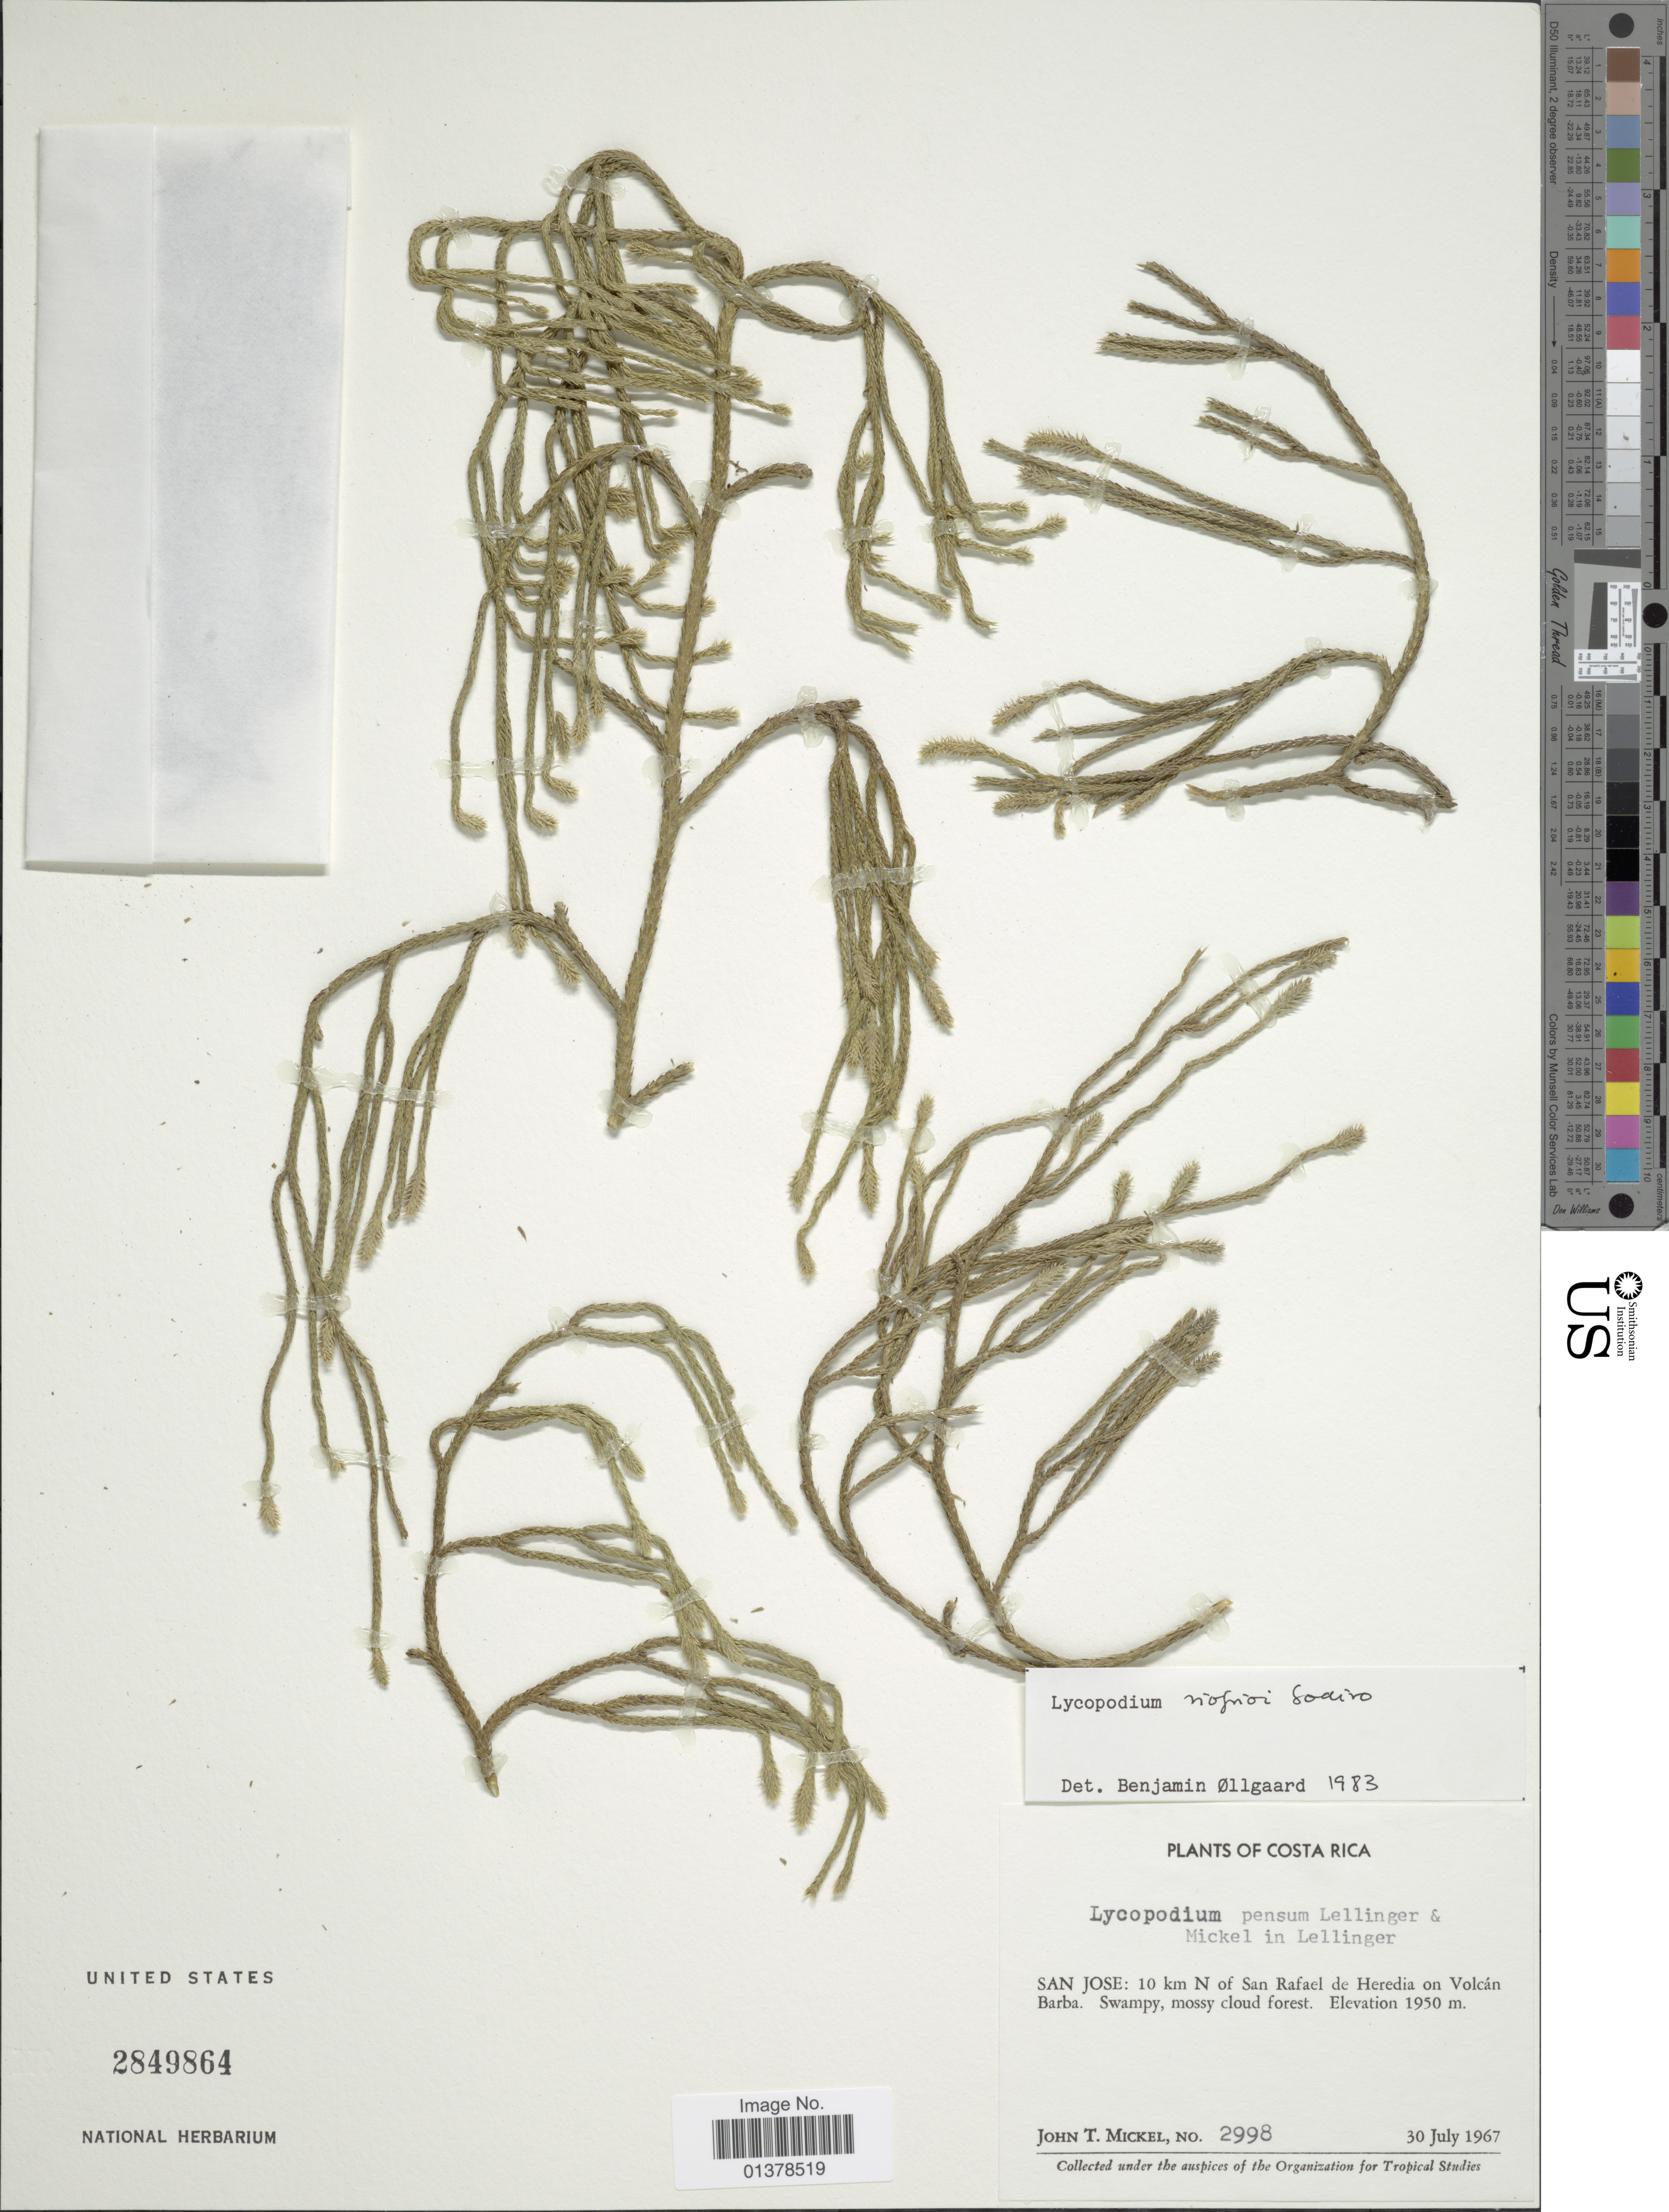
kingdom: Plantae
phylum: Tracheophyta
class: Lycopodiopsida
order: Lycopodiales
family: Lycopodiaceae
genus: Palhinhaea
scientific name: Palhinhaea riofrioi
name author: (Sodiro) Holub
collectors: J. T. Mickel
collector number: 2998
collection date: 1967-07-30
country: Costa Rica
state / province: San José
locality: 10km N of San Rafael de Heredia on Volcán Barba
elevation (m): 1950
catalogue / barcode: US 2849864